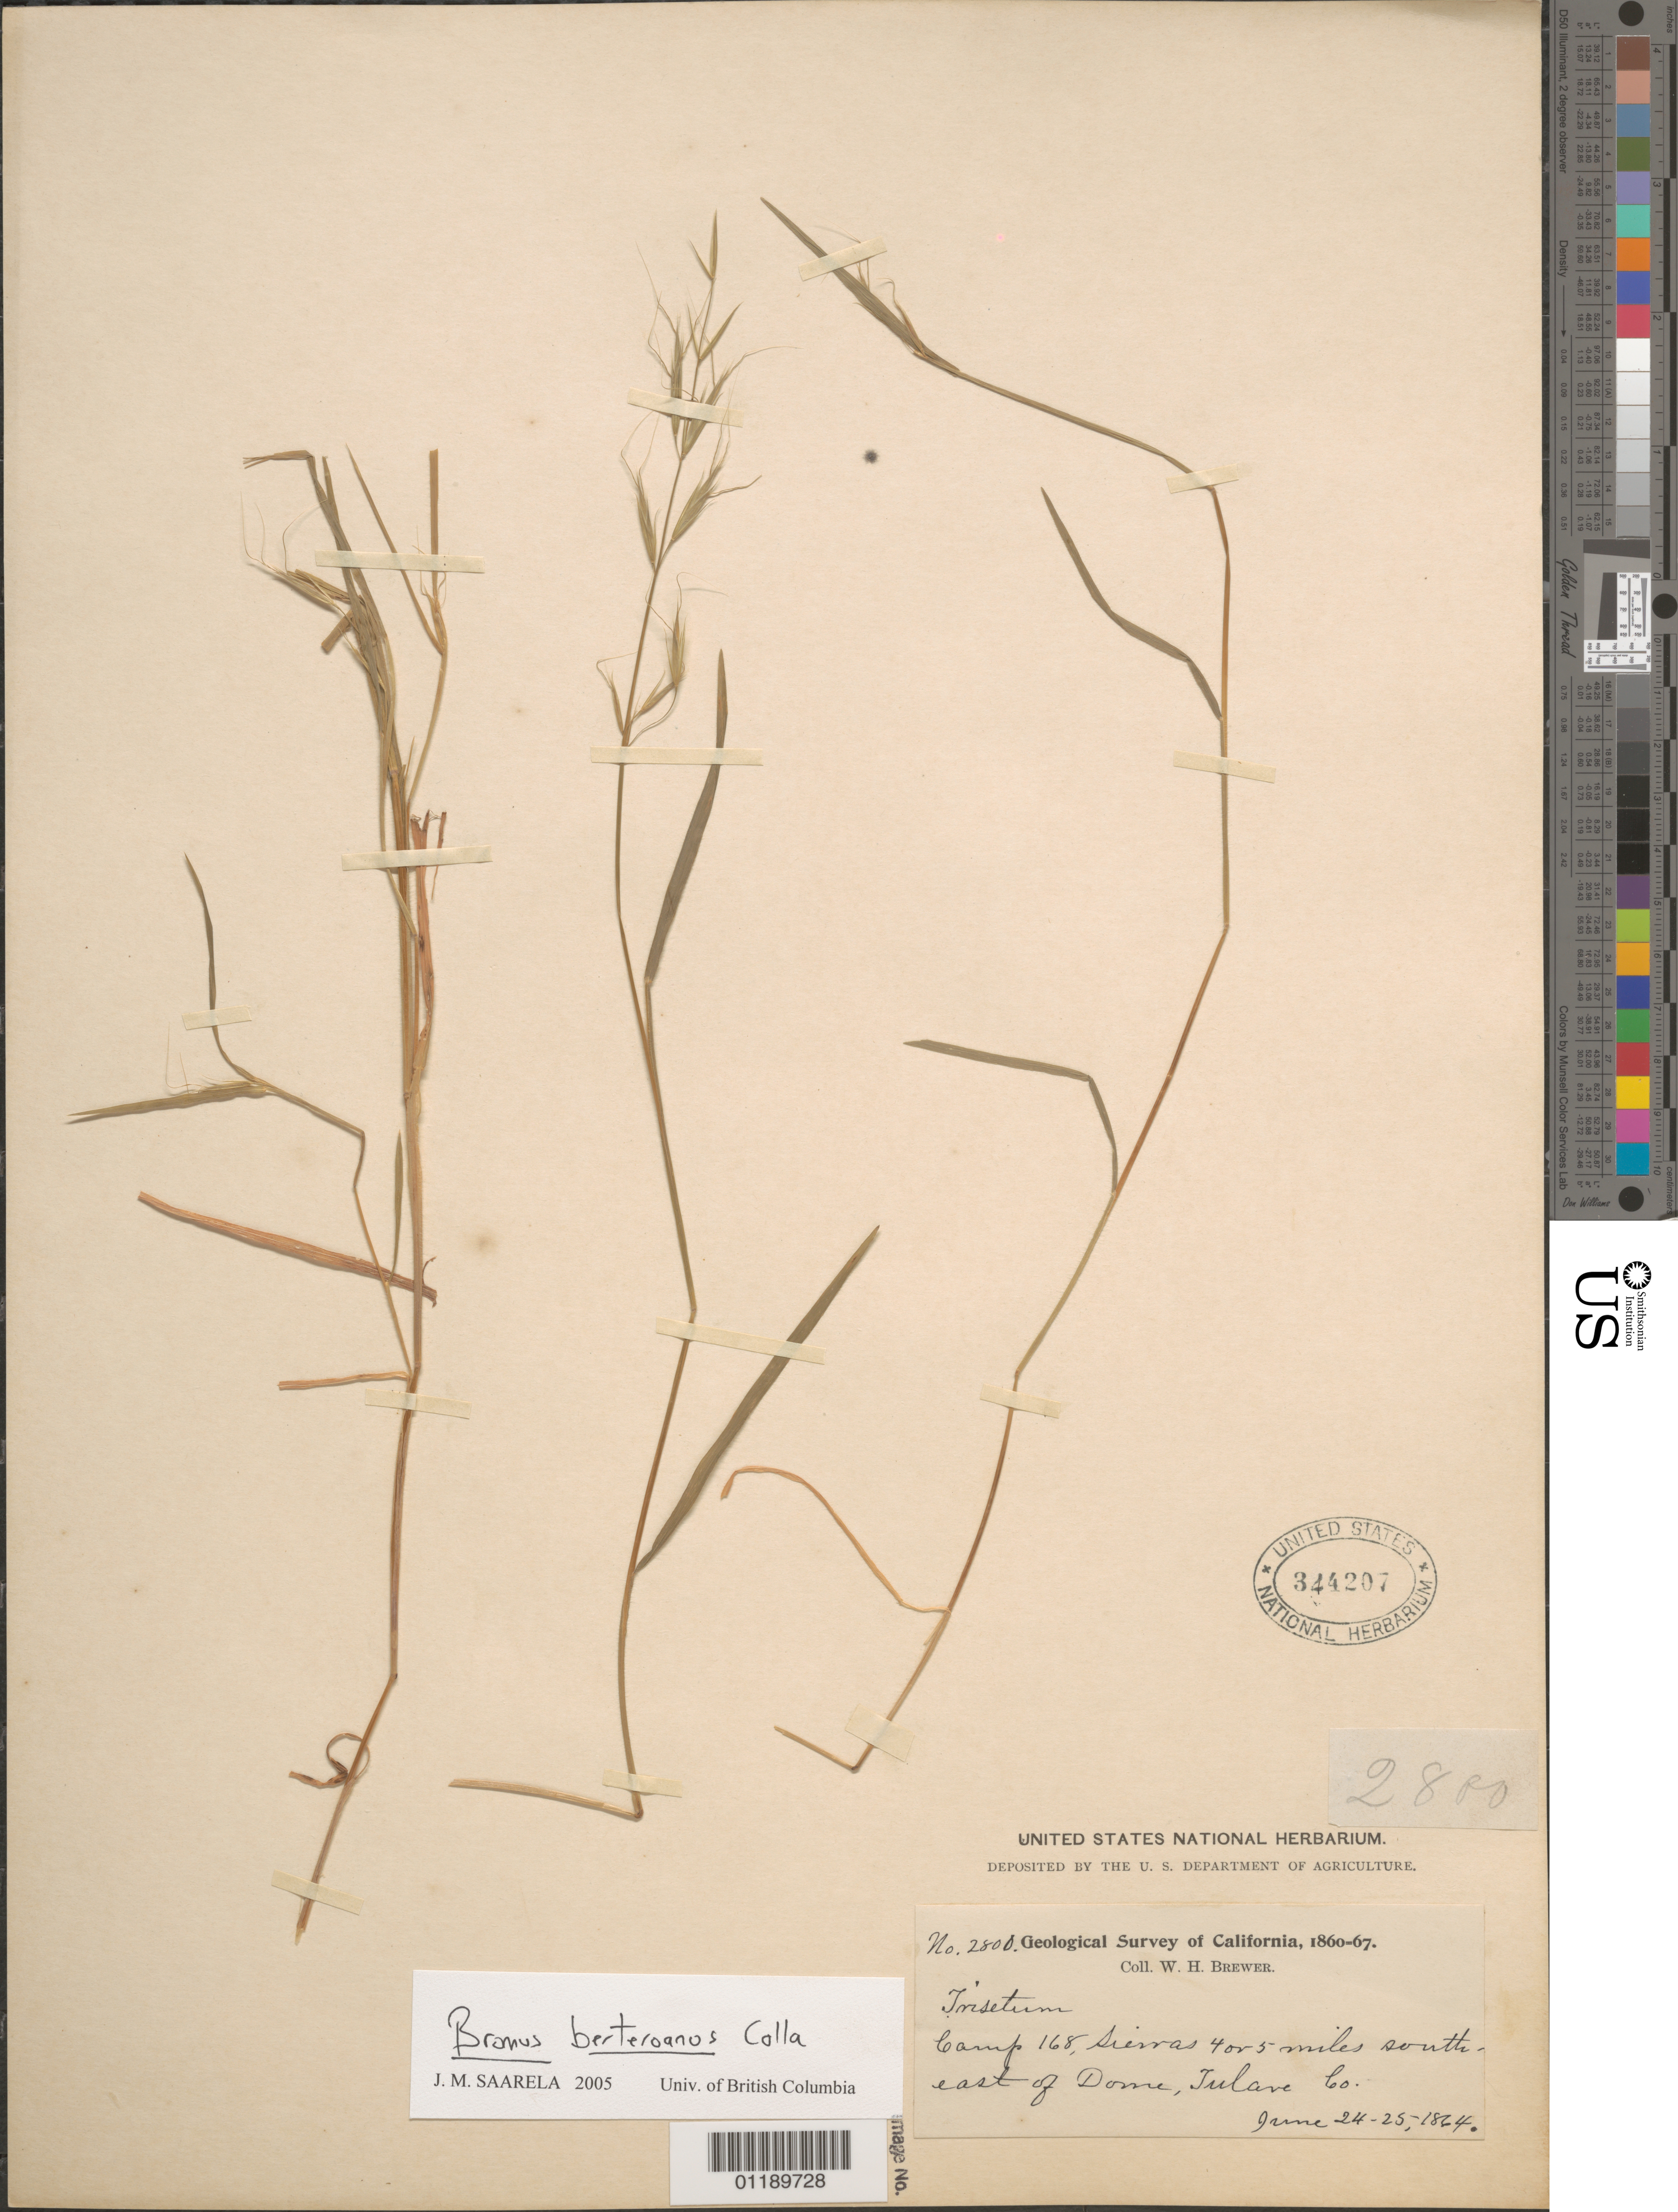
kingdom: Plantae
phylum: Tracheophyta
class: Liliopsida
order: Poales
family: Poaceae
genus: Bromus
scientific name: Bromus berteroanus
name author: Colla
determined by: Saarela, J. M., (CAN), Canadian Museum of Nature (CANADA)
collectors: W. H. Brewer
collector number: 2800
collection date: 1864-06-24/1864-06-25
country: United States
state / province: California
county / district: Tulare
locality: Camp 168, Sierras 4 or 5 miles south east of Dome.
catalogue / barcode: US 344207